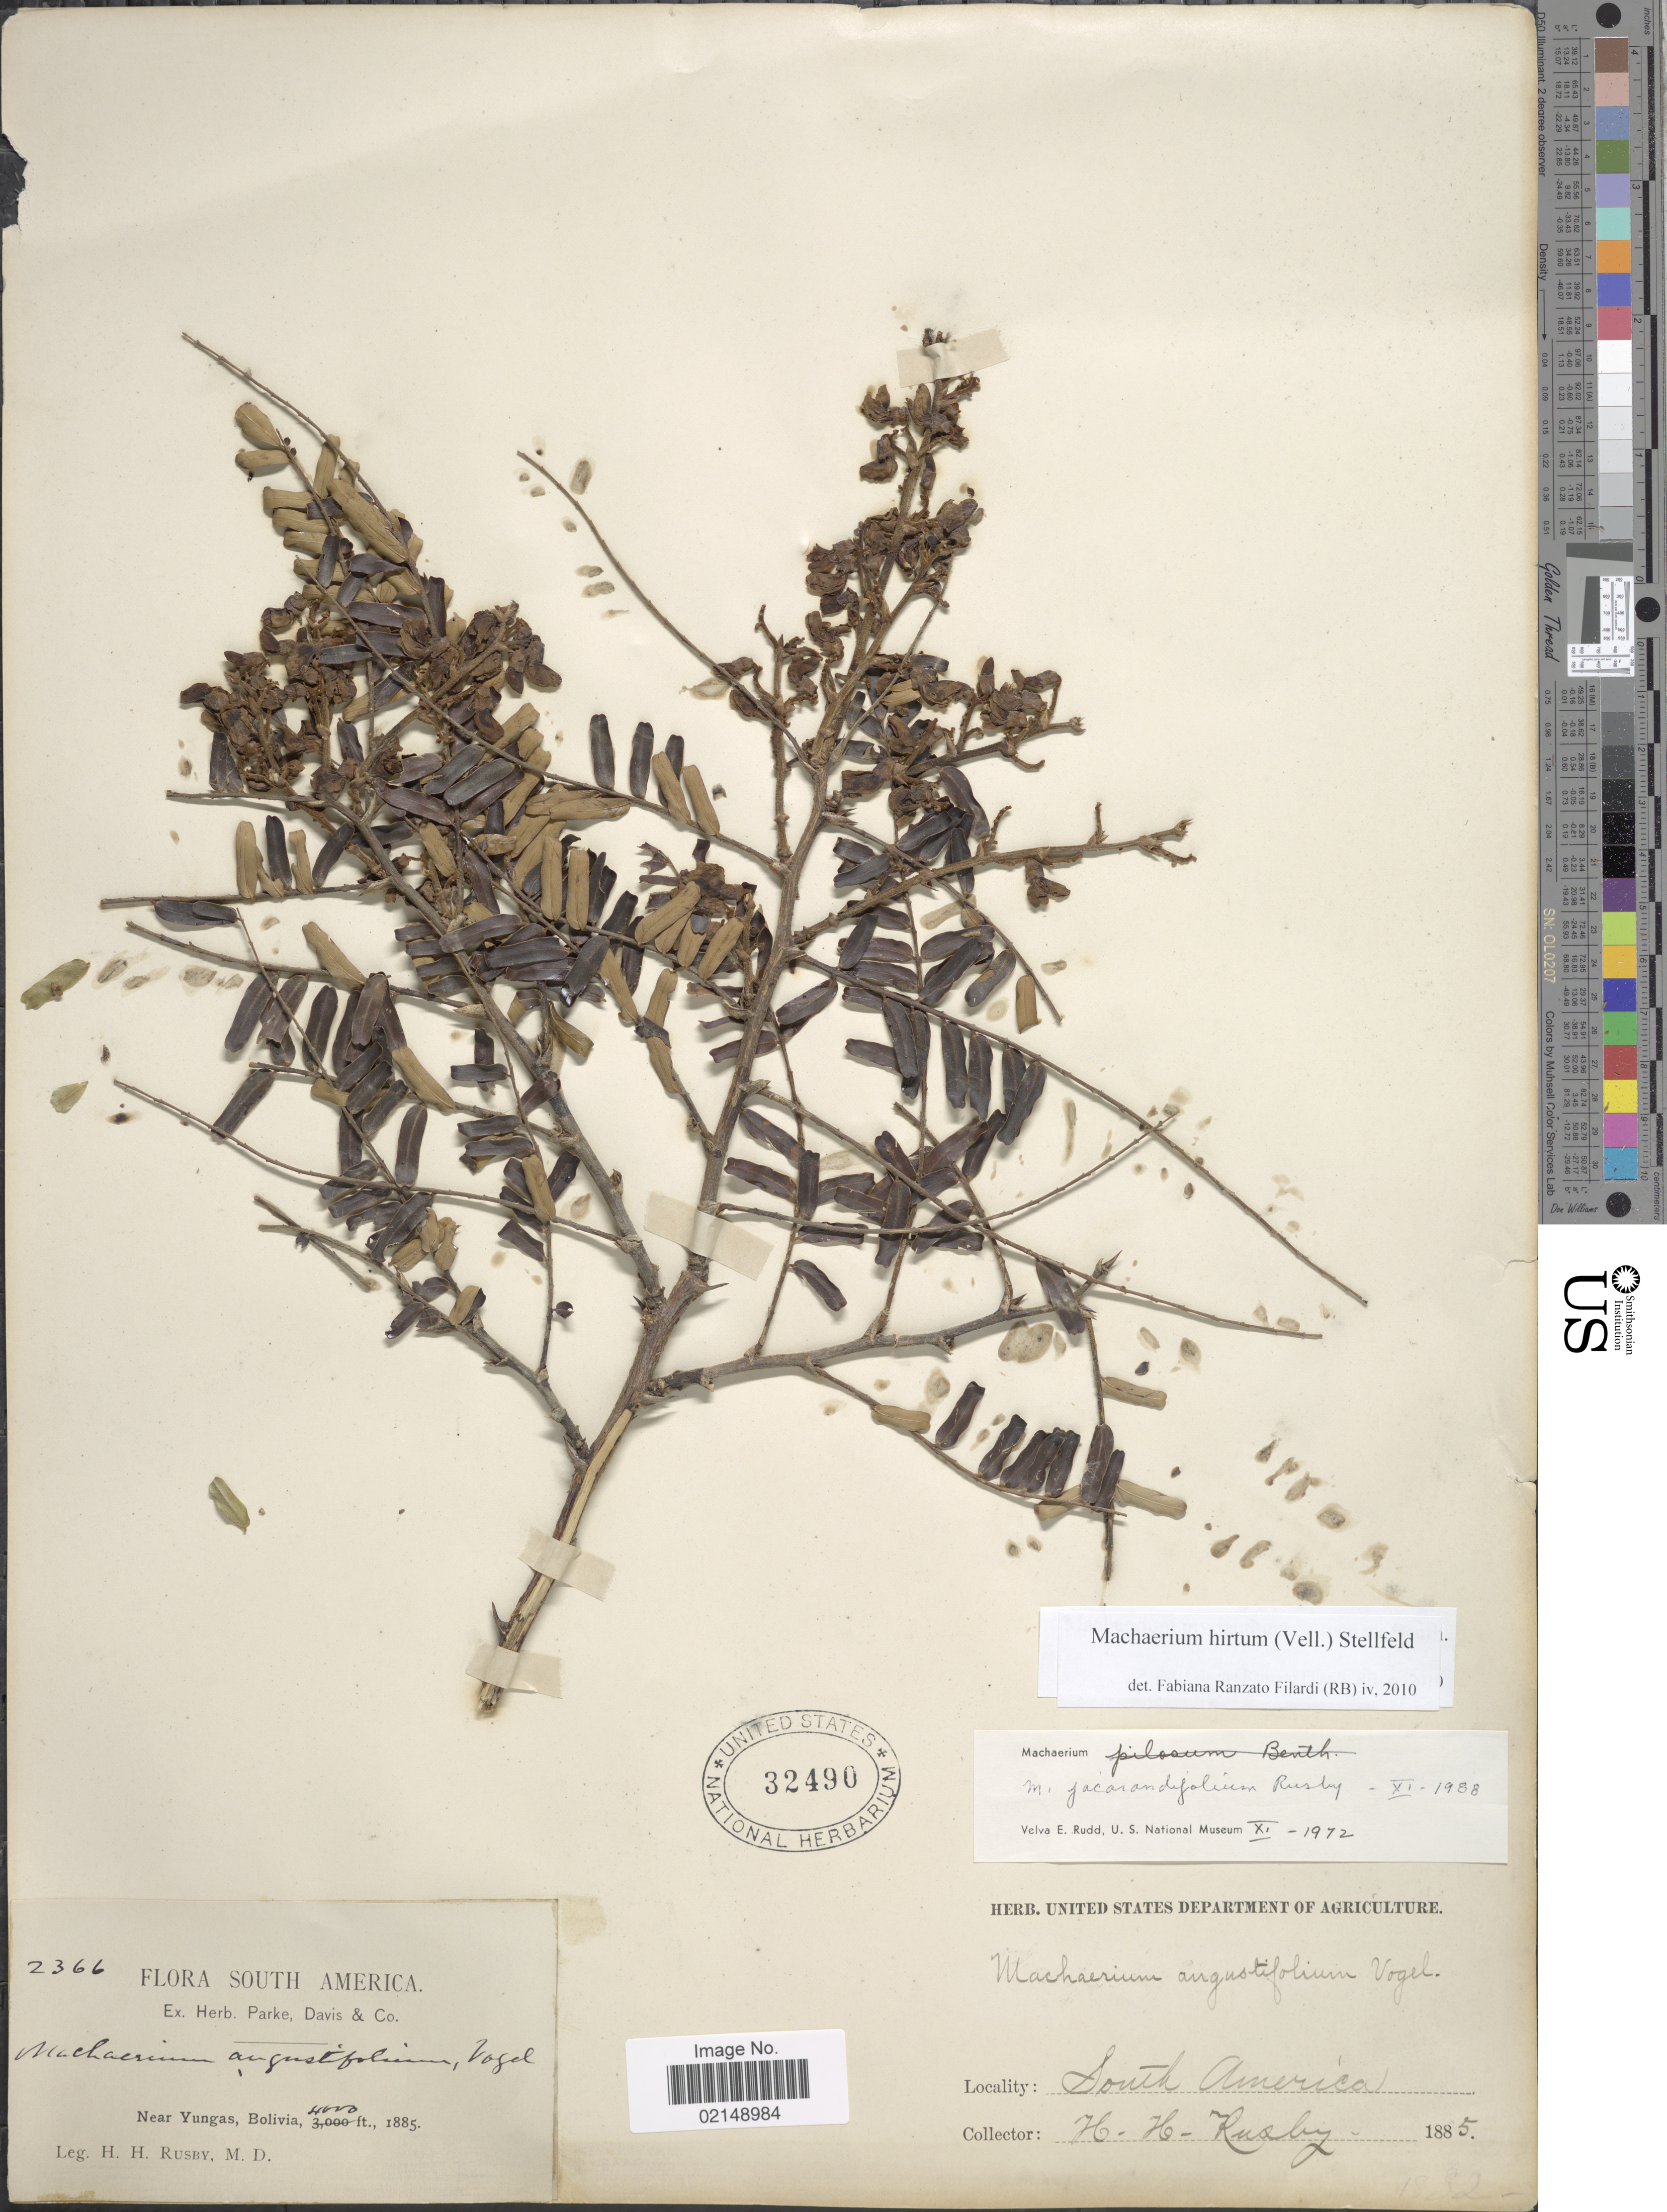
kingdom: Plantae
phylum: Tracheophyta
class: Magnoliopsida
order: Fabales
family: Fabaceae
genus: Machaerium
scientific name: Machaerium hirtum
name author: (Vell.) Stellfeld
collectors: H. H. Rusby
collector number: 2366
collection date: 1885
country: Bolivia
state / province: La Paz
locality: Near Yungas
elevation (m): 1219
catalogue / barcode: US 32490